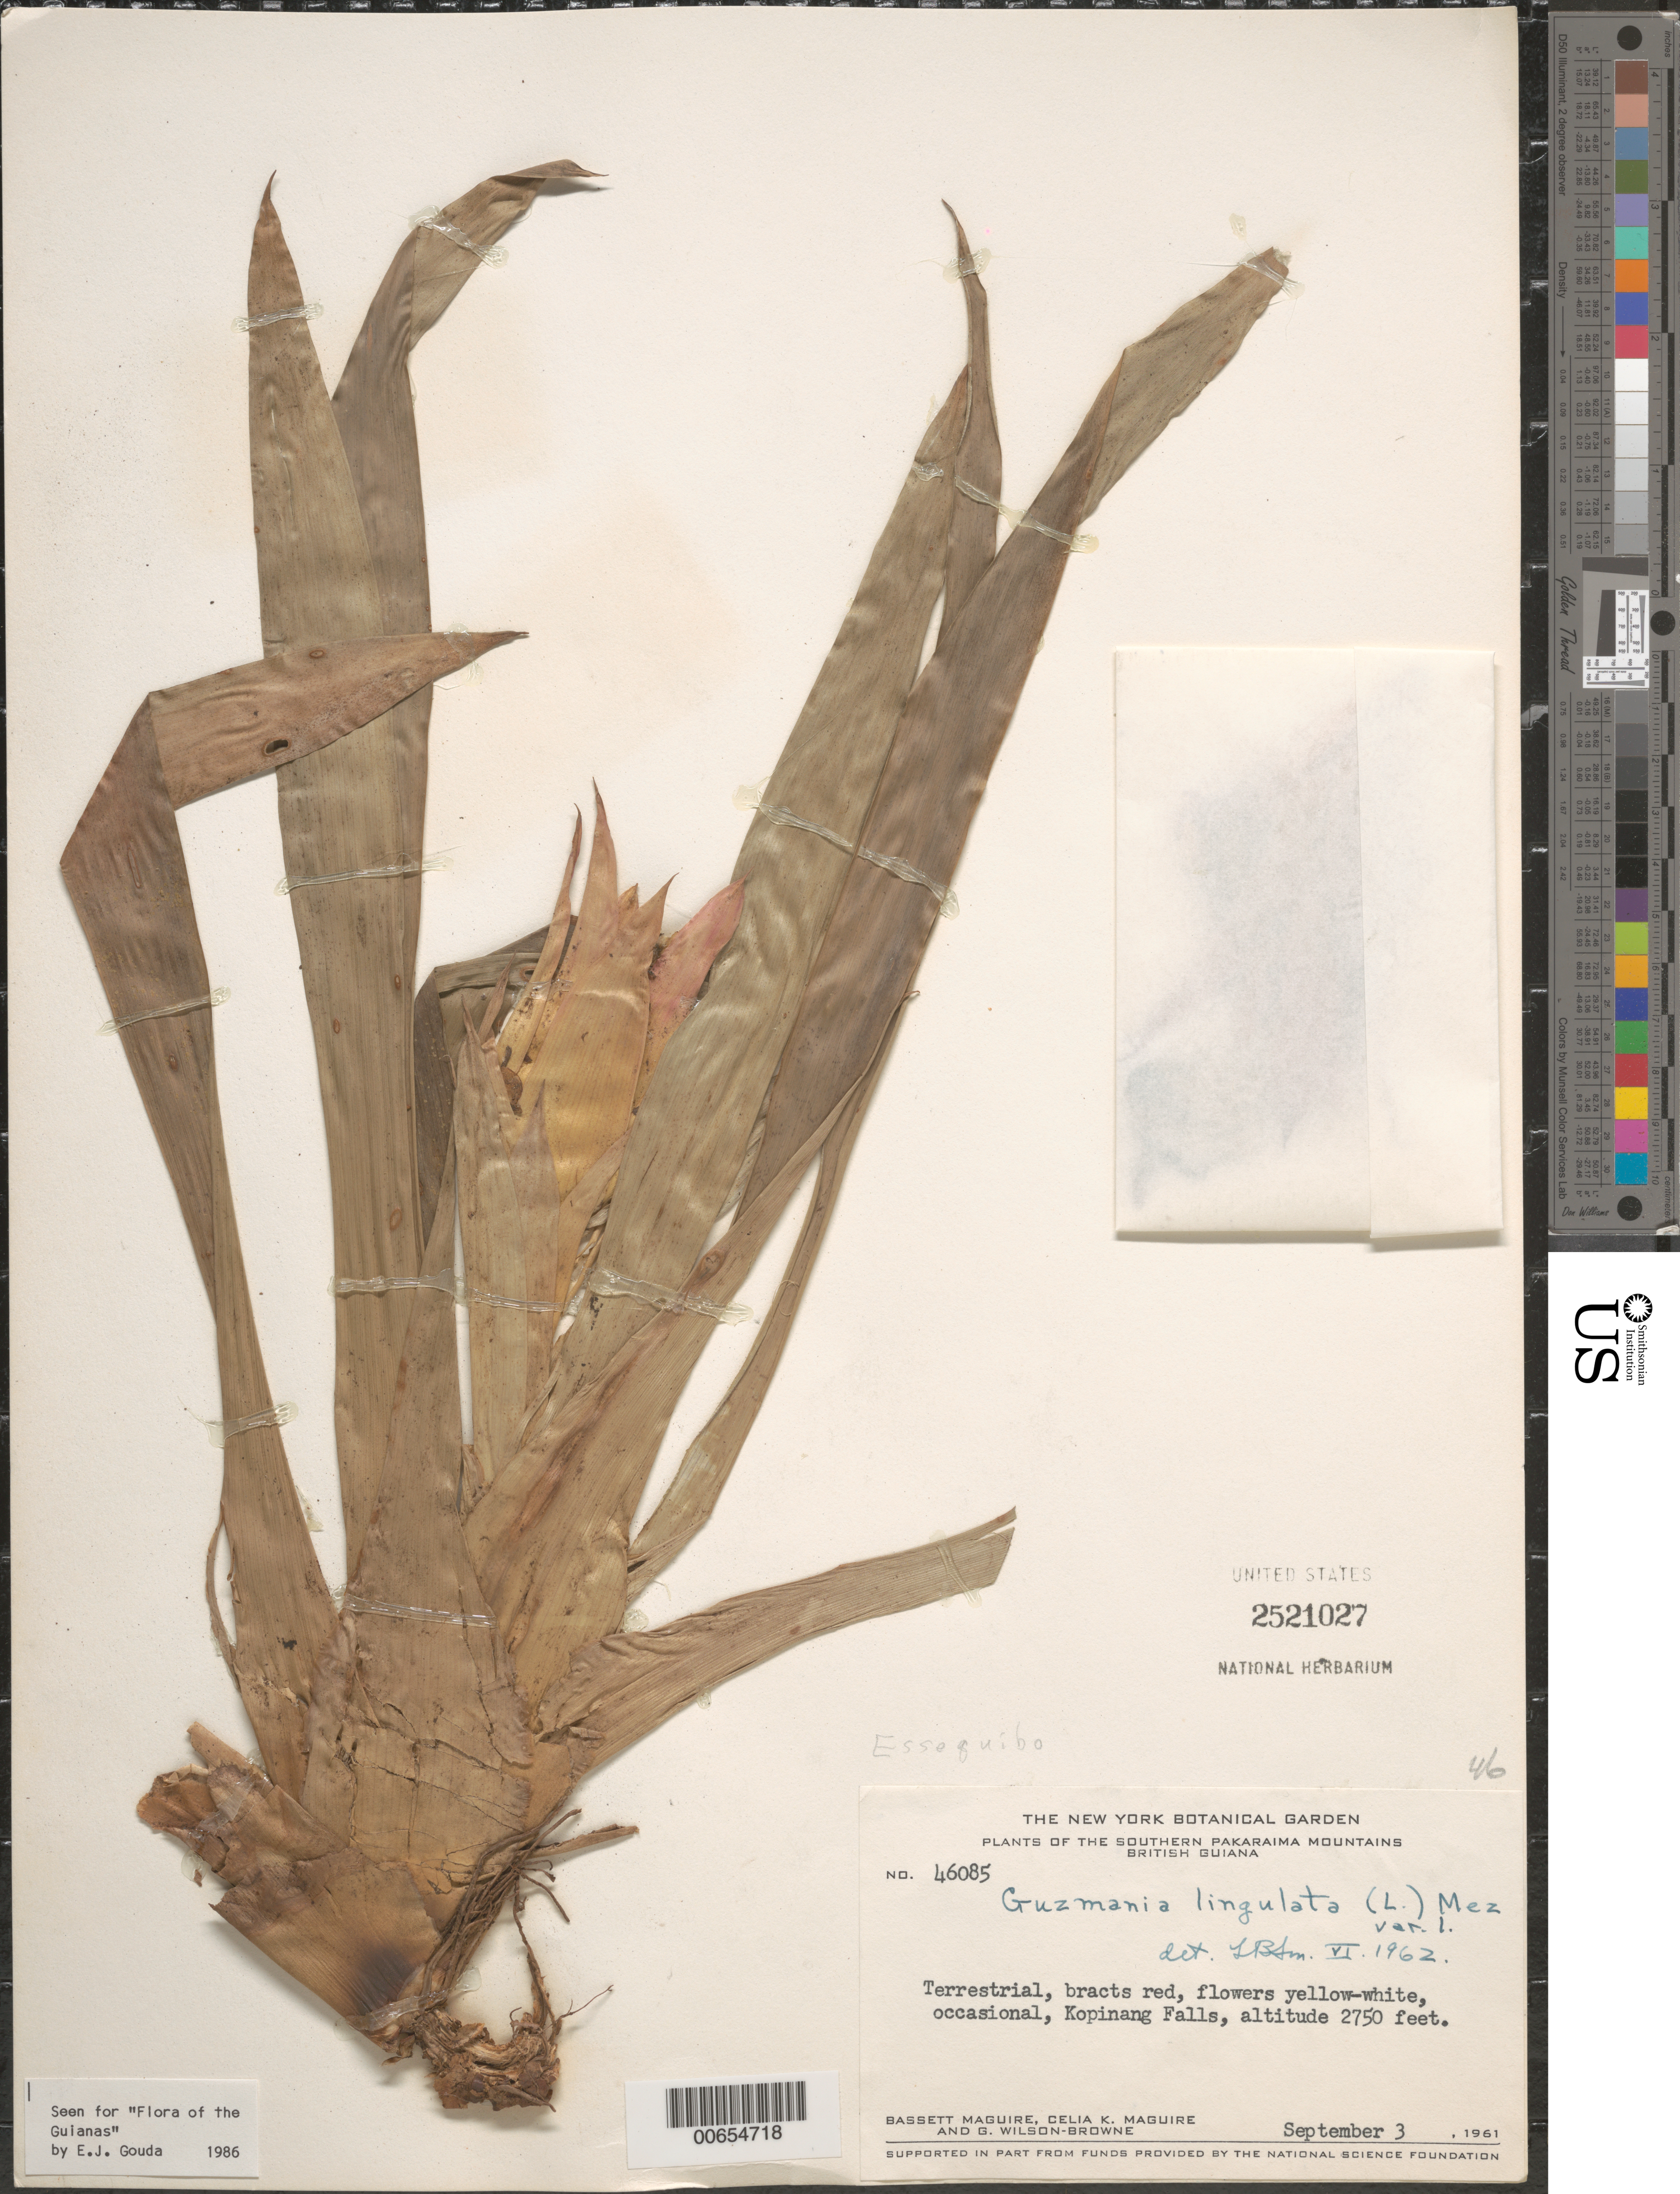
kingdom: Plantae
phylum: Tracheophyta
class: Liliopsida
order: Poales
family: Bromeliaceae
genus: Guzmania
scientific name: Guzmania lingulata var. lingulata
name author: (L.) Mez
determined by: Gouda, E. J.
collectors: B. Maguire, C. K. Maguire & G. Wilson-Browne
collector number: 46085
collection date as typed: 3-Sep-61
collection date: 1961-09-03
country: Guyana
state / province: Potaro-Siparuni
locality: Kopinang Falls, S Pakaraima Mts.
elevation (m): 838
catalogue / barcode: US 2521027